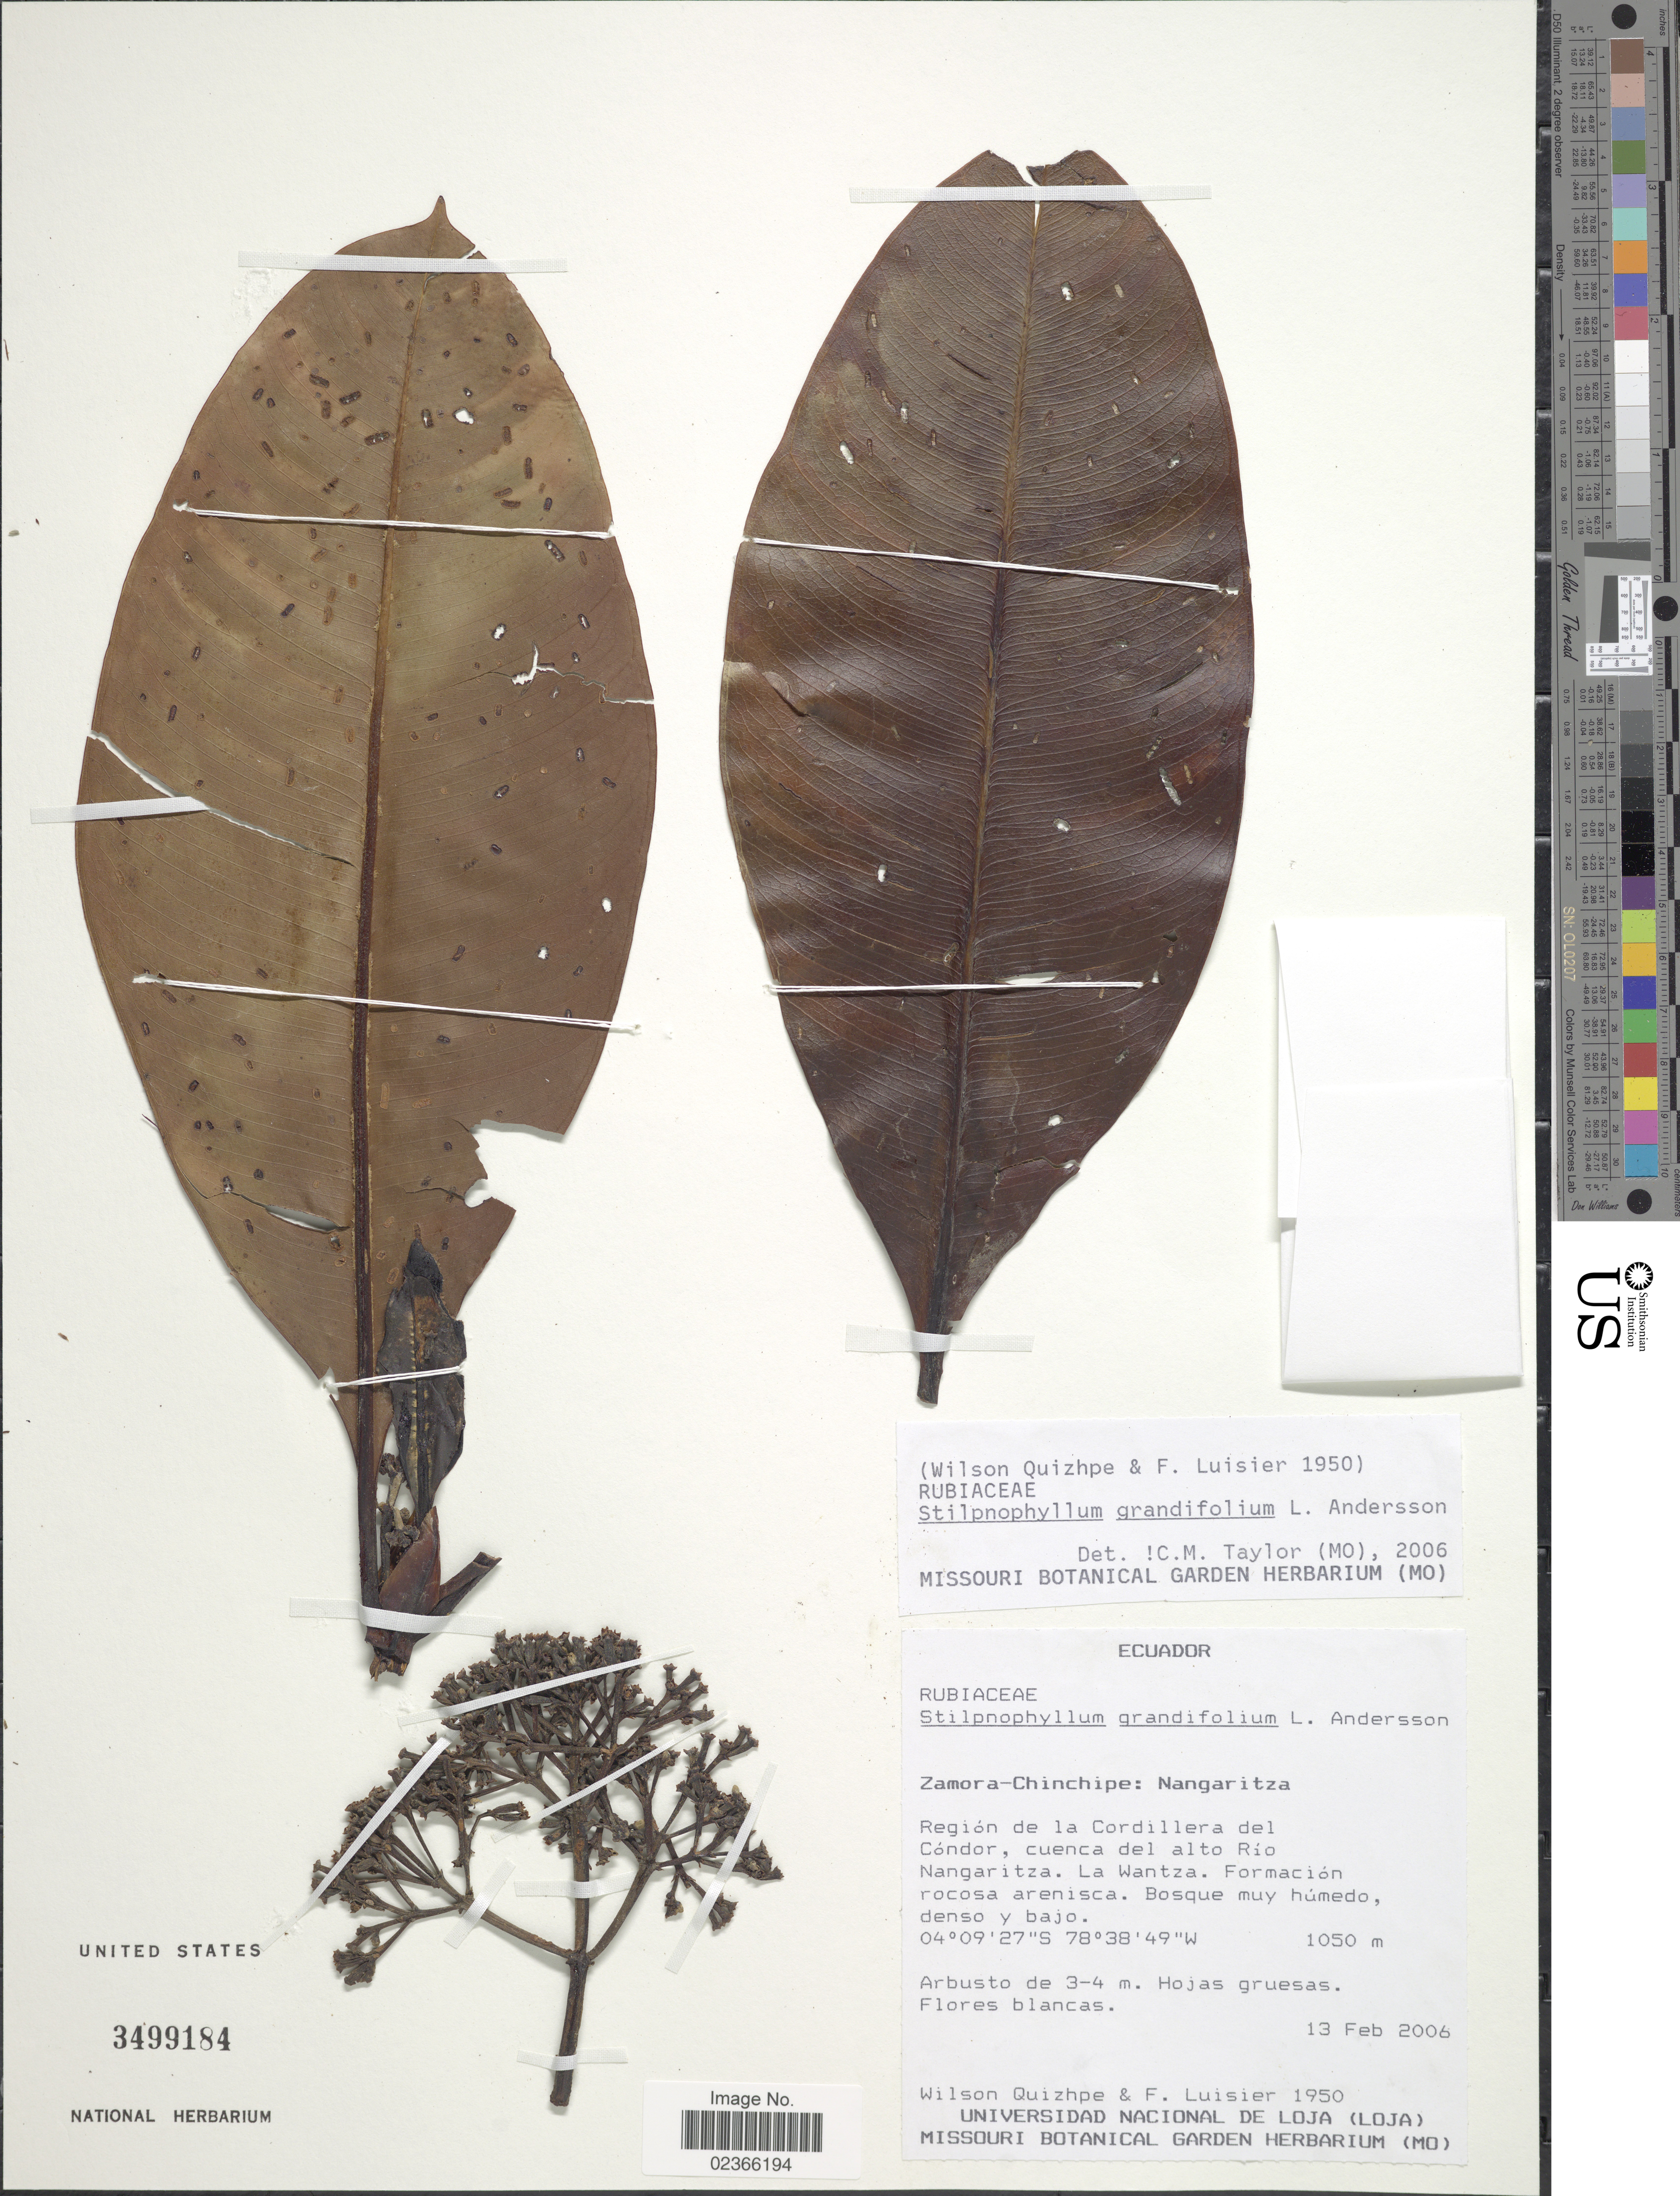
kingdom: Plantae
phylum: Tracheophyta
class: Magnoliopsida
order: Gentianales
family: Rubiaceae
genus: Stilpnophyllum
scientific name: Stilpnophyllum grandifolium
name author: L. Andersson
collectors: W. Quizhpe & F. Luisier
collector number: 1950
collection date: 2006-02-13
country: Ecuador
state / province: Zamora-Chinchipe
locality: Zamora-Chinchipe: Nangaritza, Region de la Cordillera del Condor, cuenca del alto Rio Nagaritza. La Wantza.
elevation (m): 1050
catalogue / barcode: US 3499184